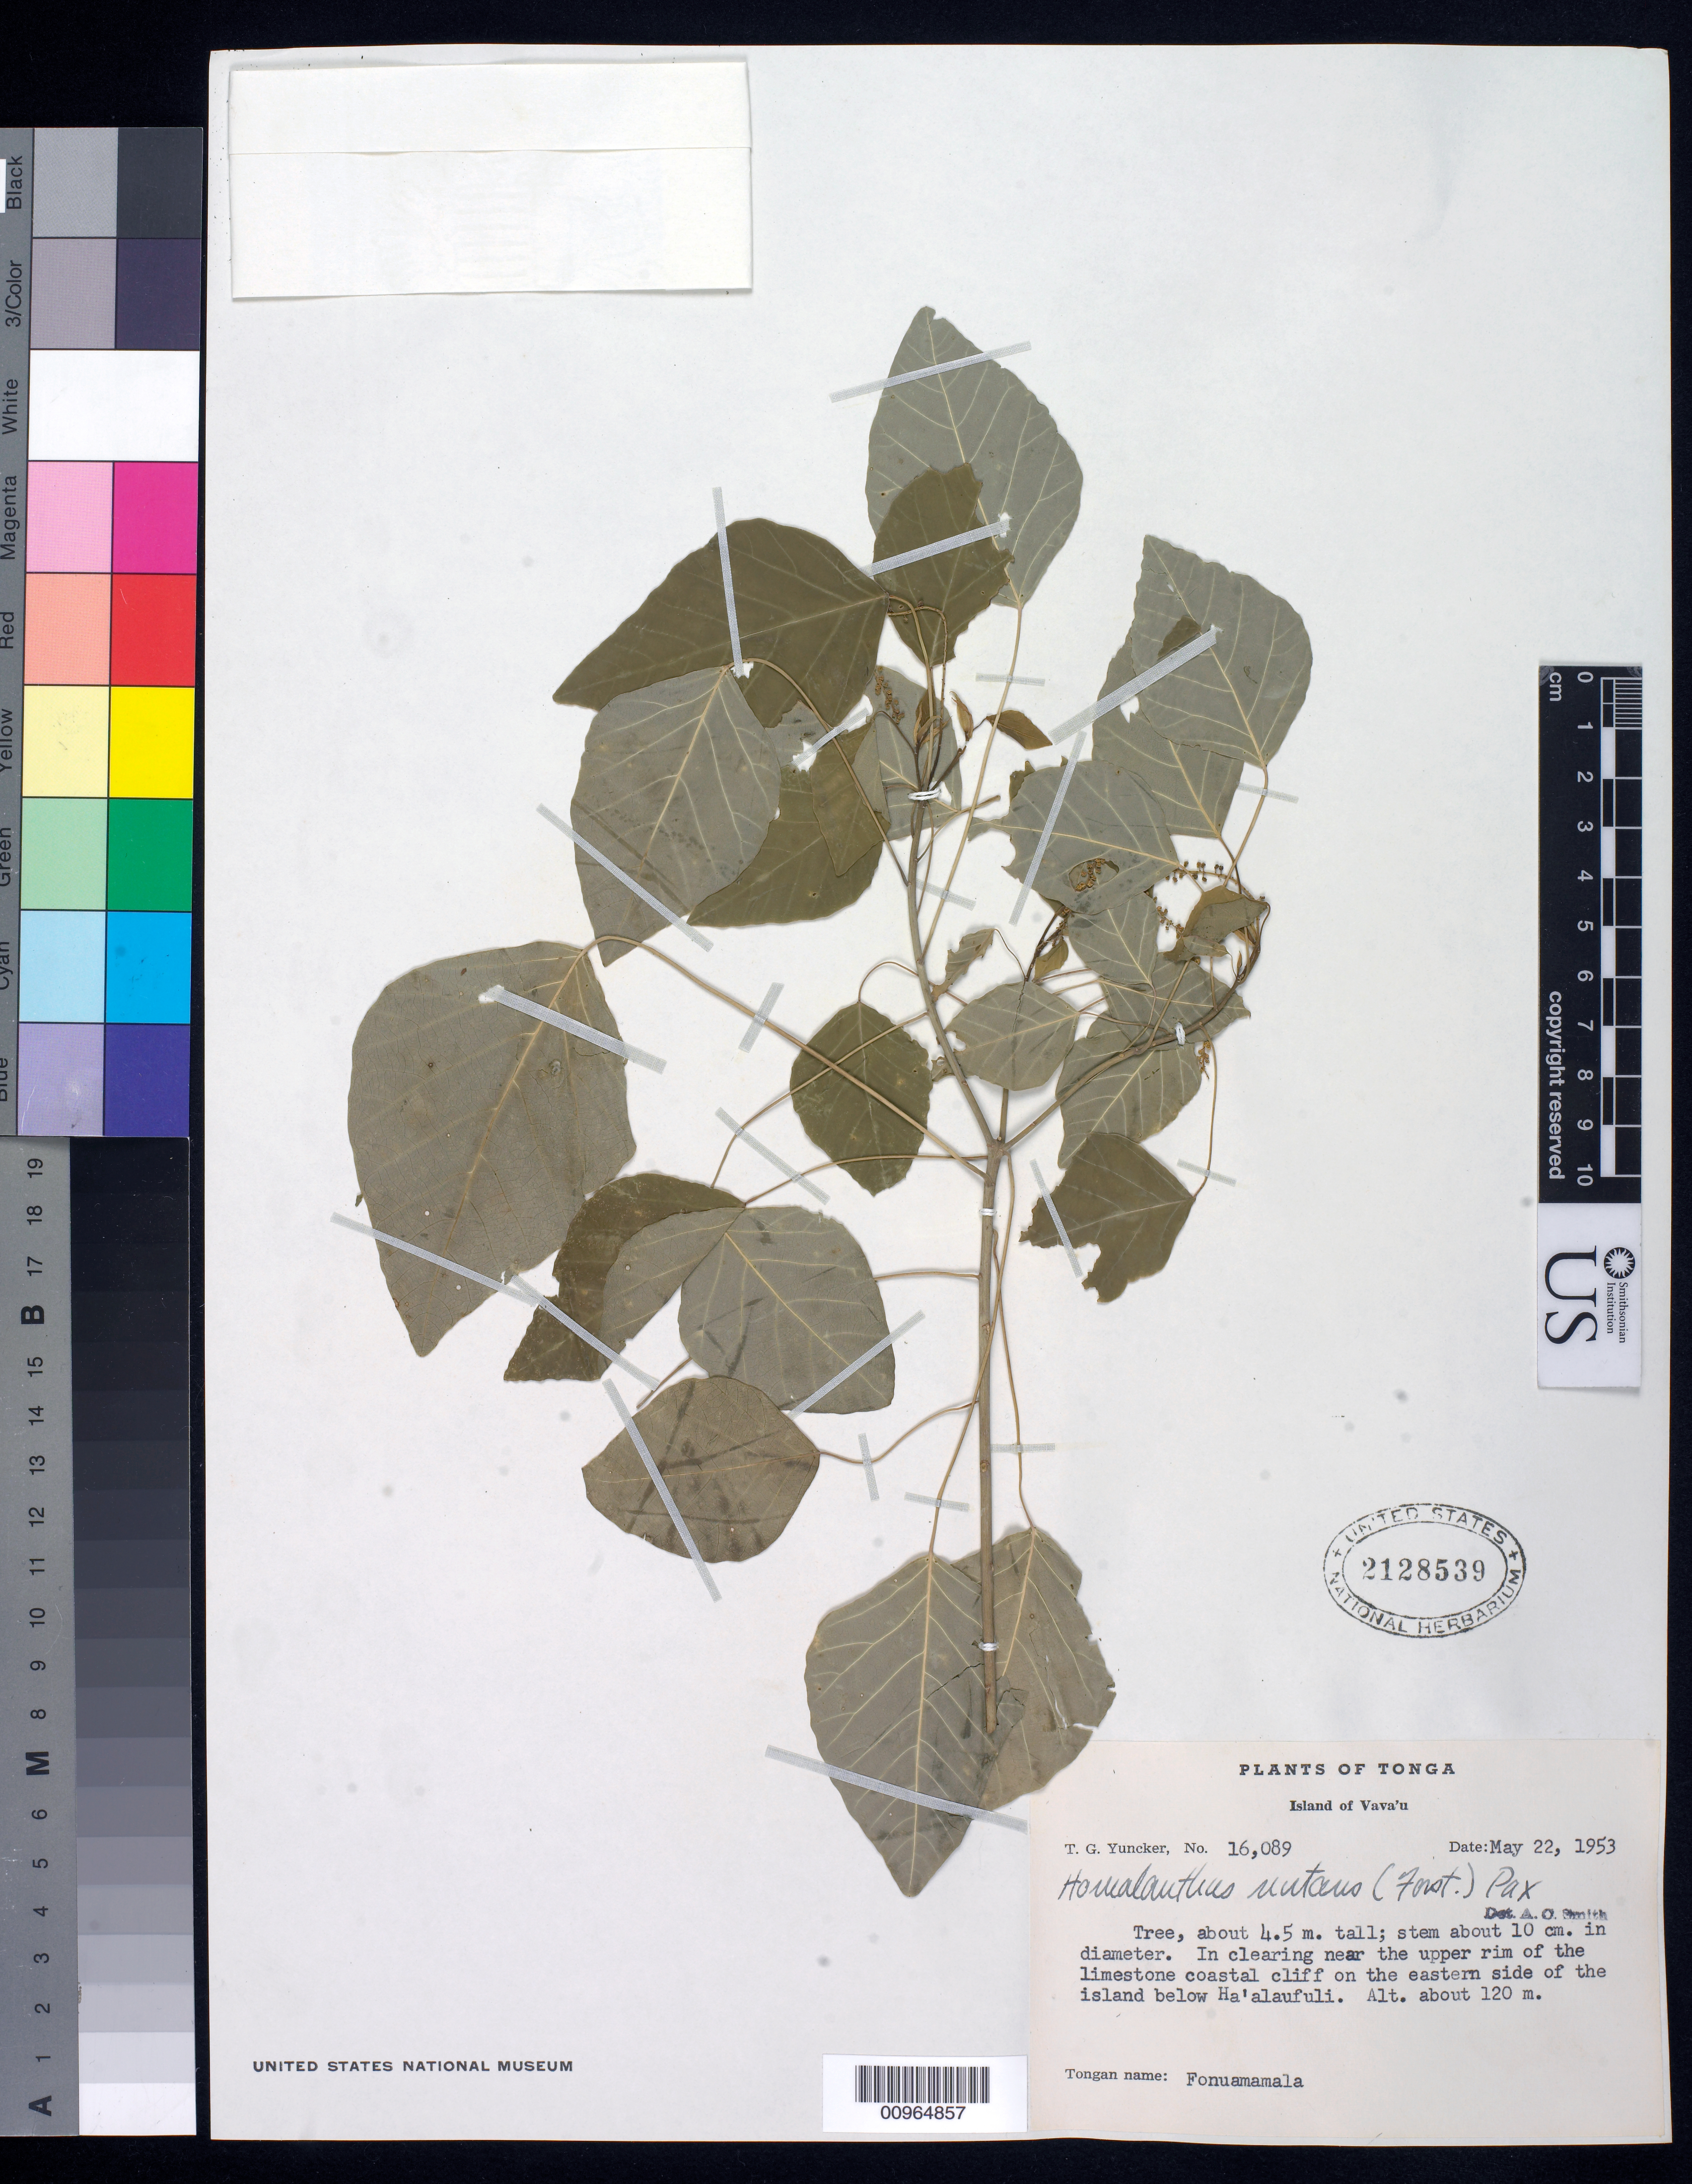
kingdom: Plantae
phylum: Tracheophyta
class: Magnoliopsida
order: Malpighiales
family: Euphorbiaceae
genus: Homalanthus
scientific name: Homalanthus nutans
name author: (G. Forst.) Guill.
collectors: T. G. Yuncker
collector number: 16089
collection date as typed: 22 May 1953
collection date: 1953-05-22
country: Tonga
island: Vava'u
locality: In clearing near the upper rim of the limestone coastal cliff on the eastern side of the island below Ha'alaufuli.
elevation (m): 120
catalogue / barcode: US 2128539